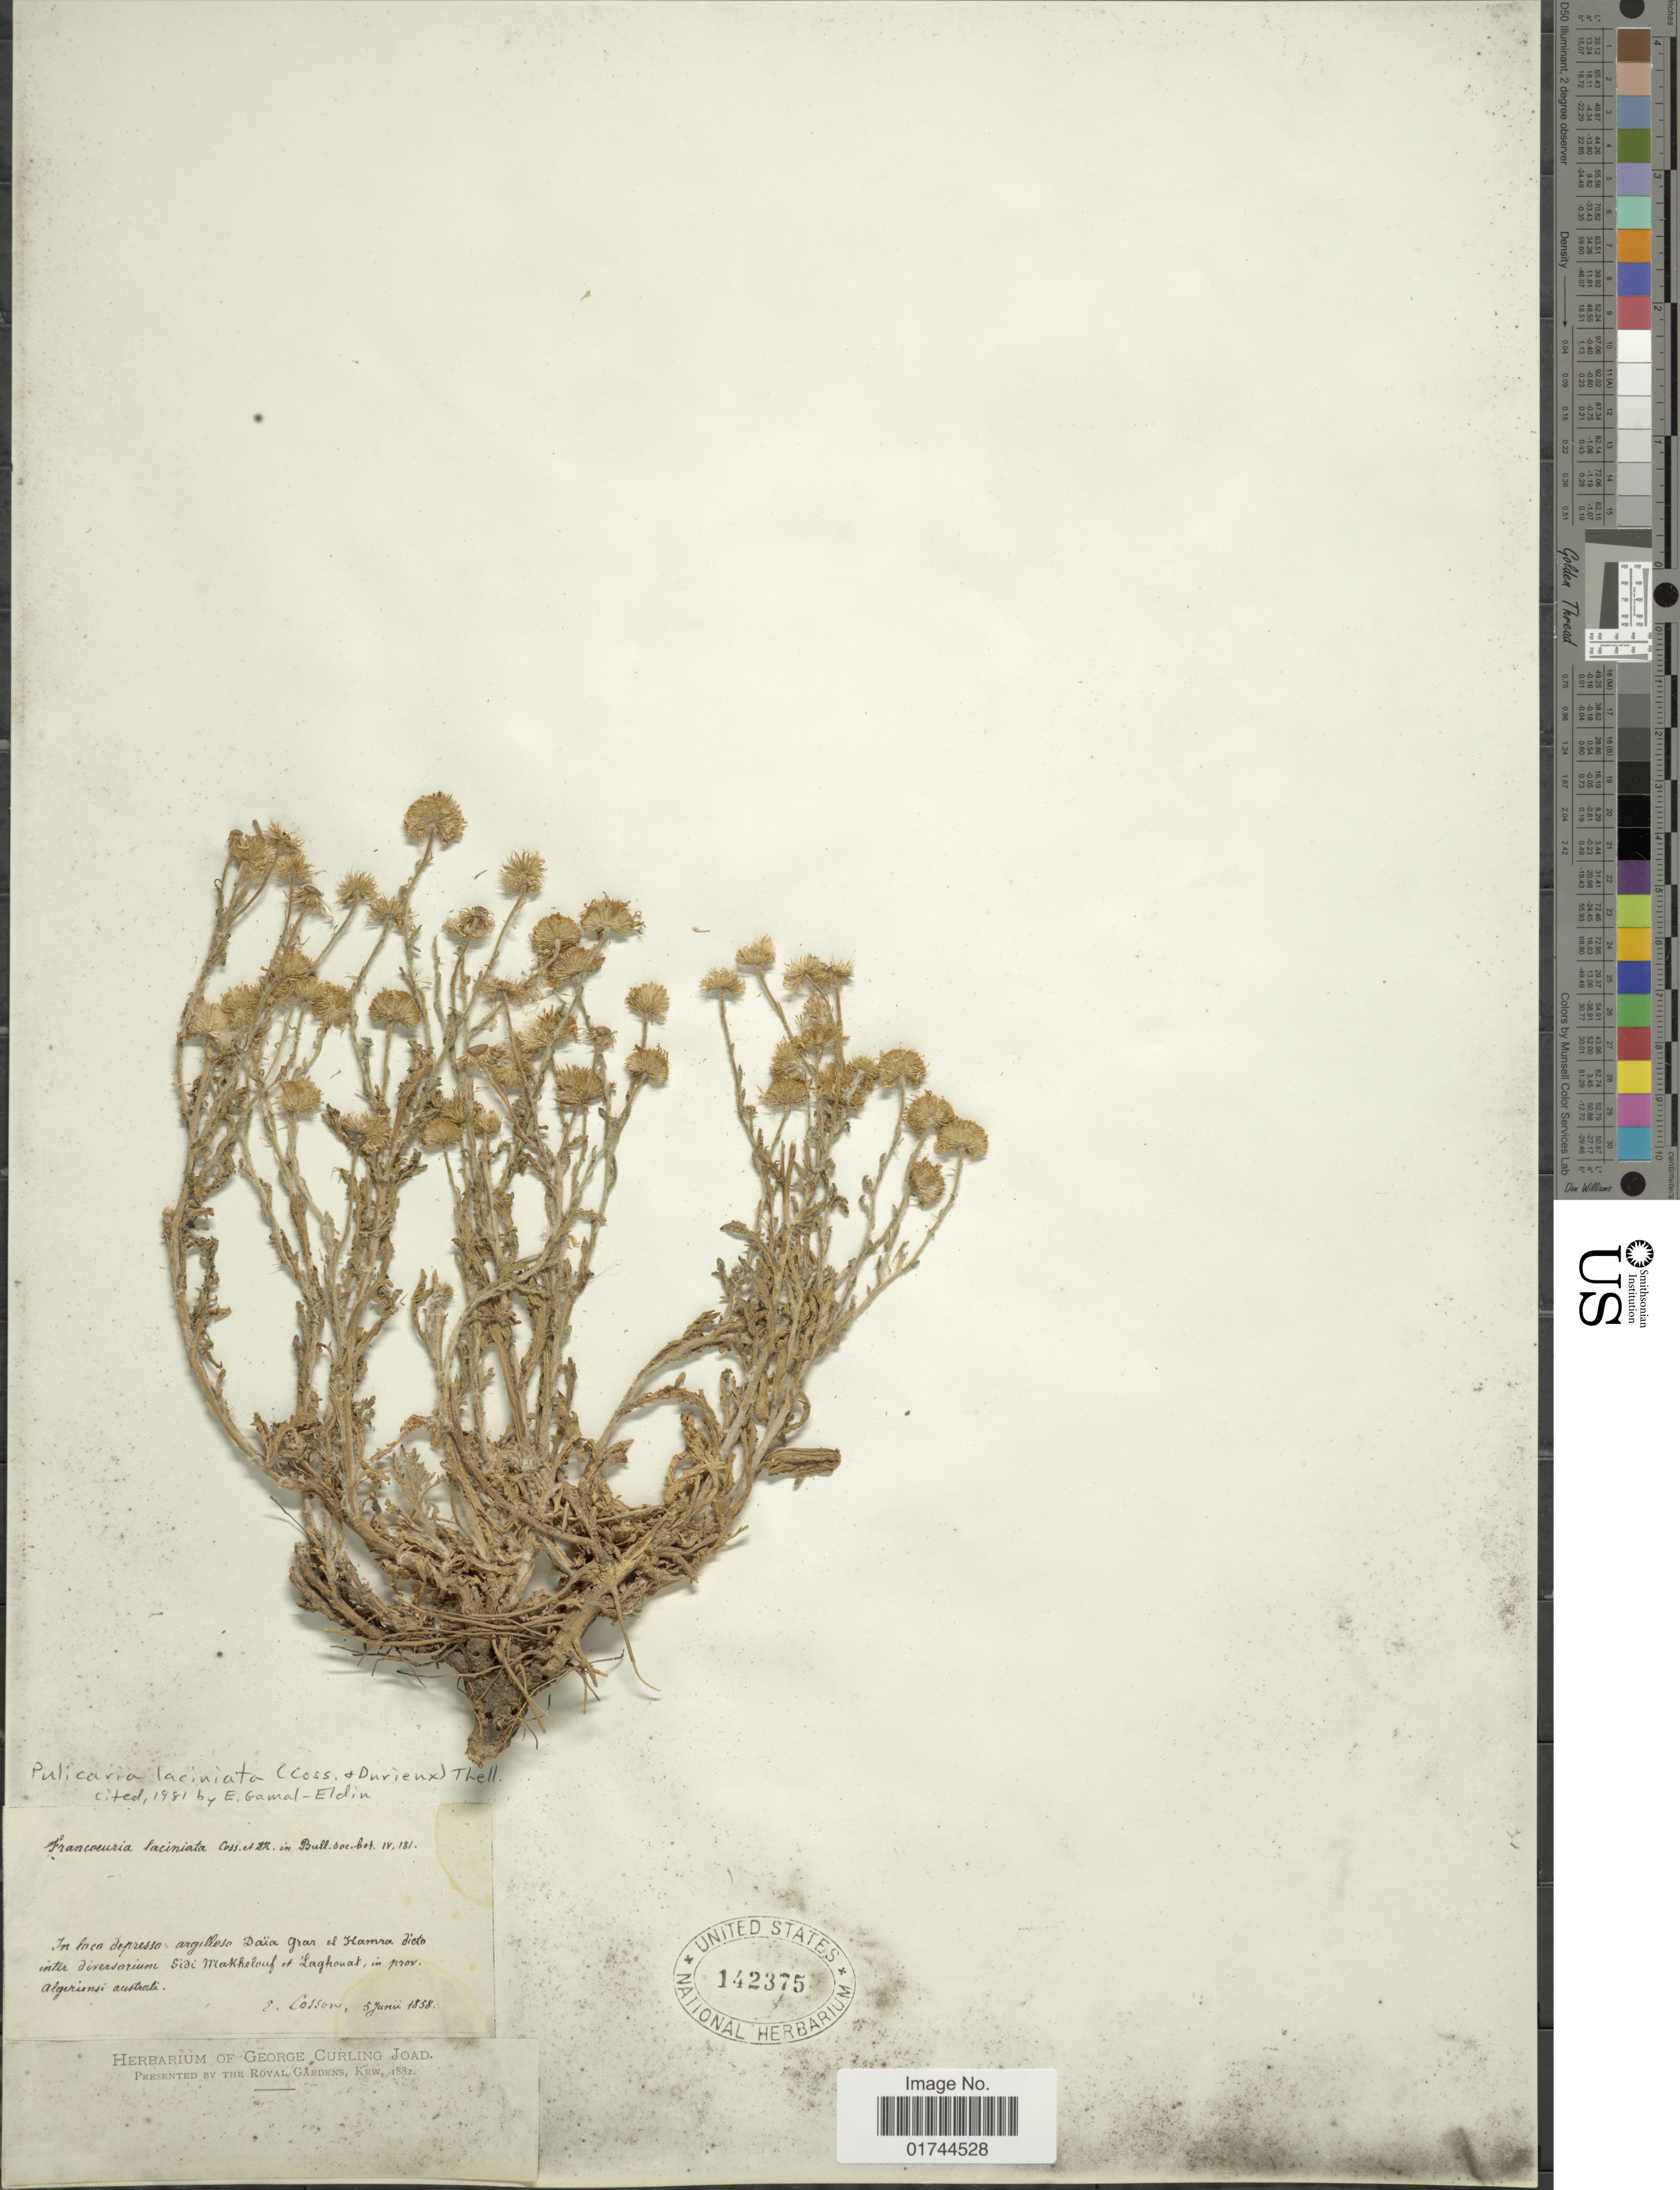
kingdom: Plantae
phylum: Tracheophyta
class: Magnoliopsida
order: Asterales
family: Asteraceae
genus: Pulicaria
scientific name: Pulicaria laciniata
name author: (Coss. & Durieu) Thell.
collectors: E. Cosson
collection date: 1858-05-05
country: Algeria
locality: In prov. Algeriensi australi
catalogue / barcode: US 142375